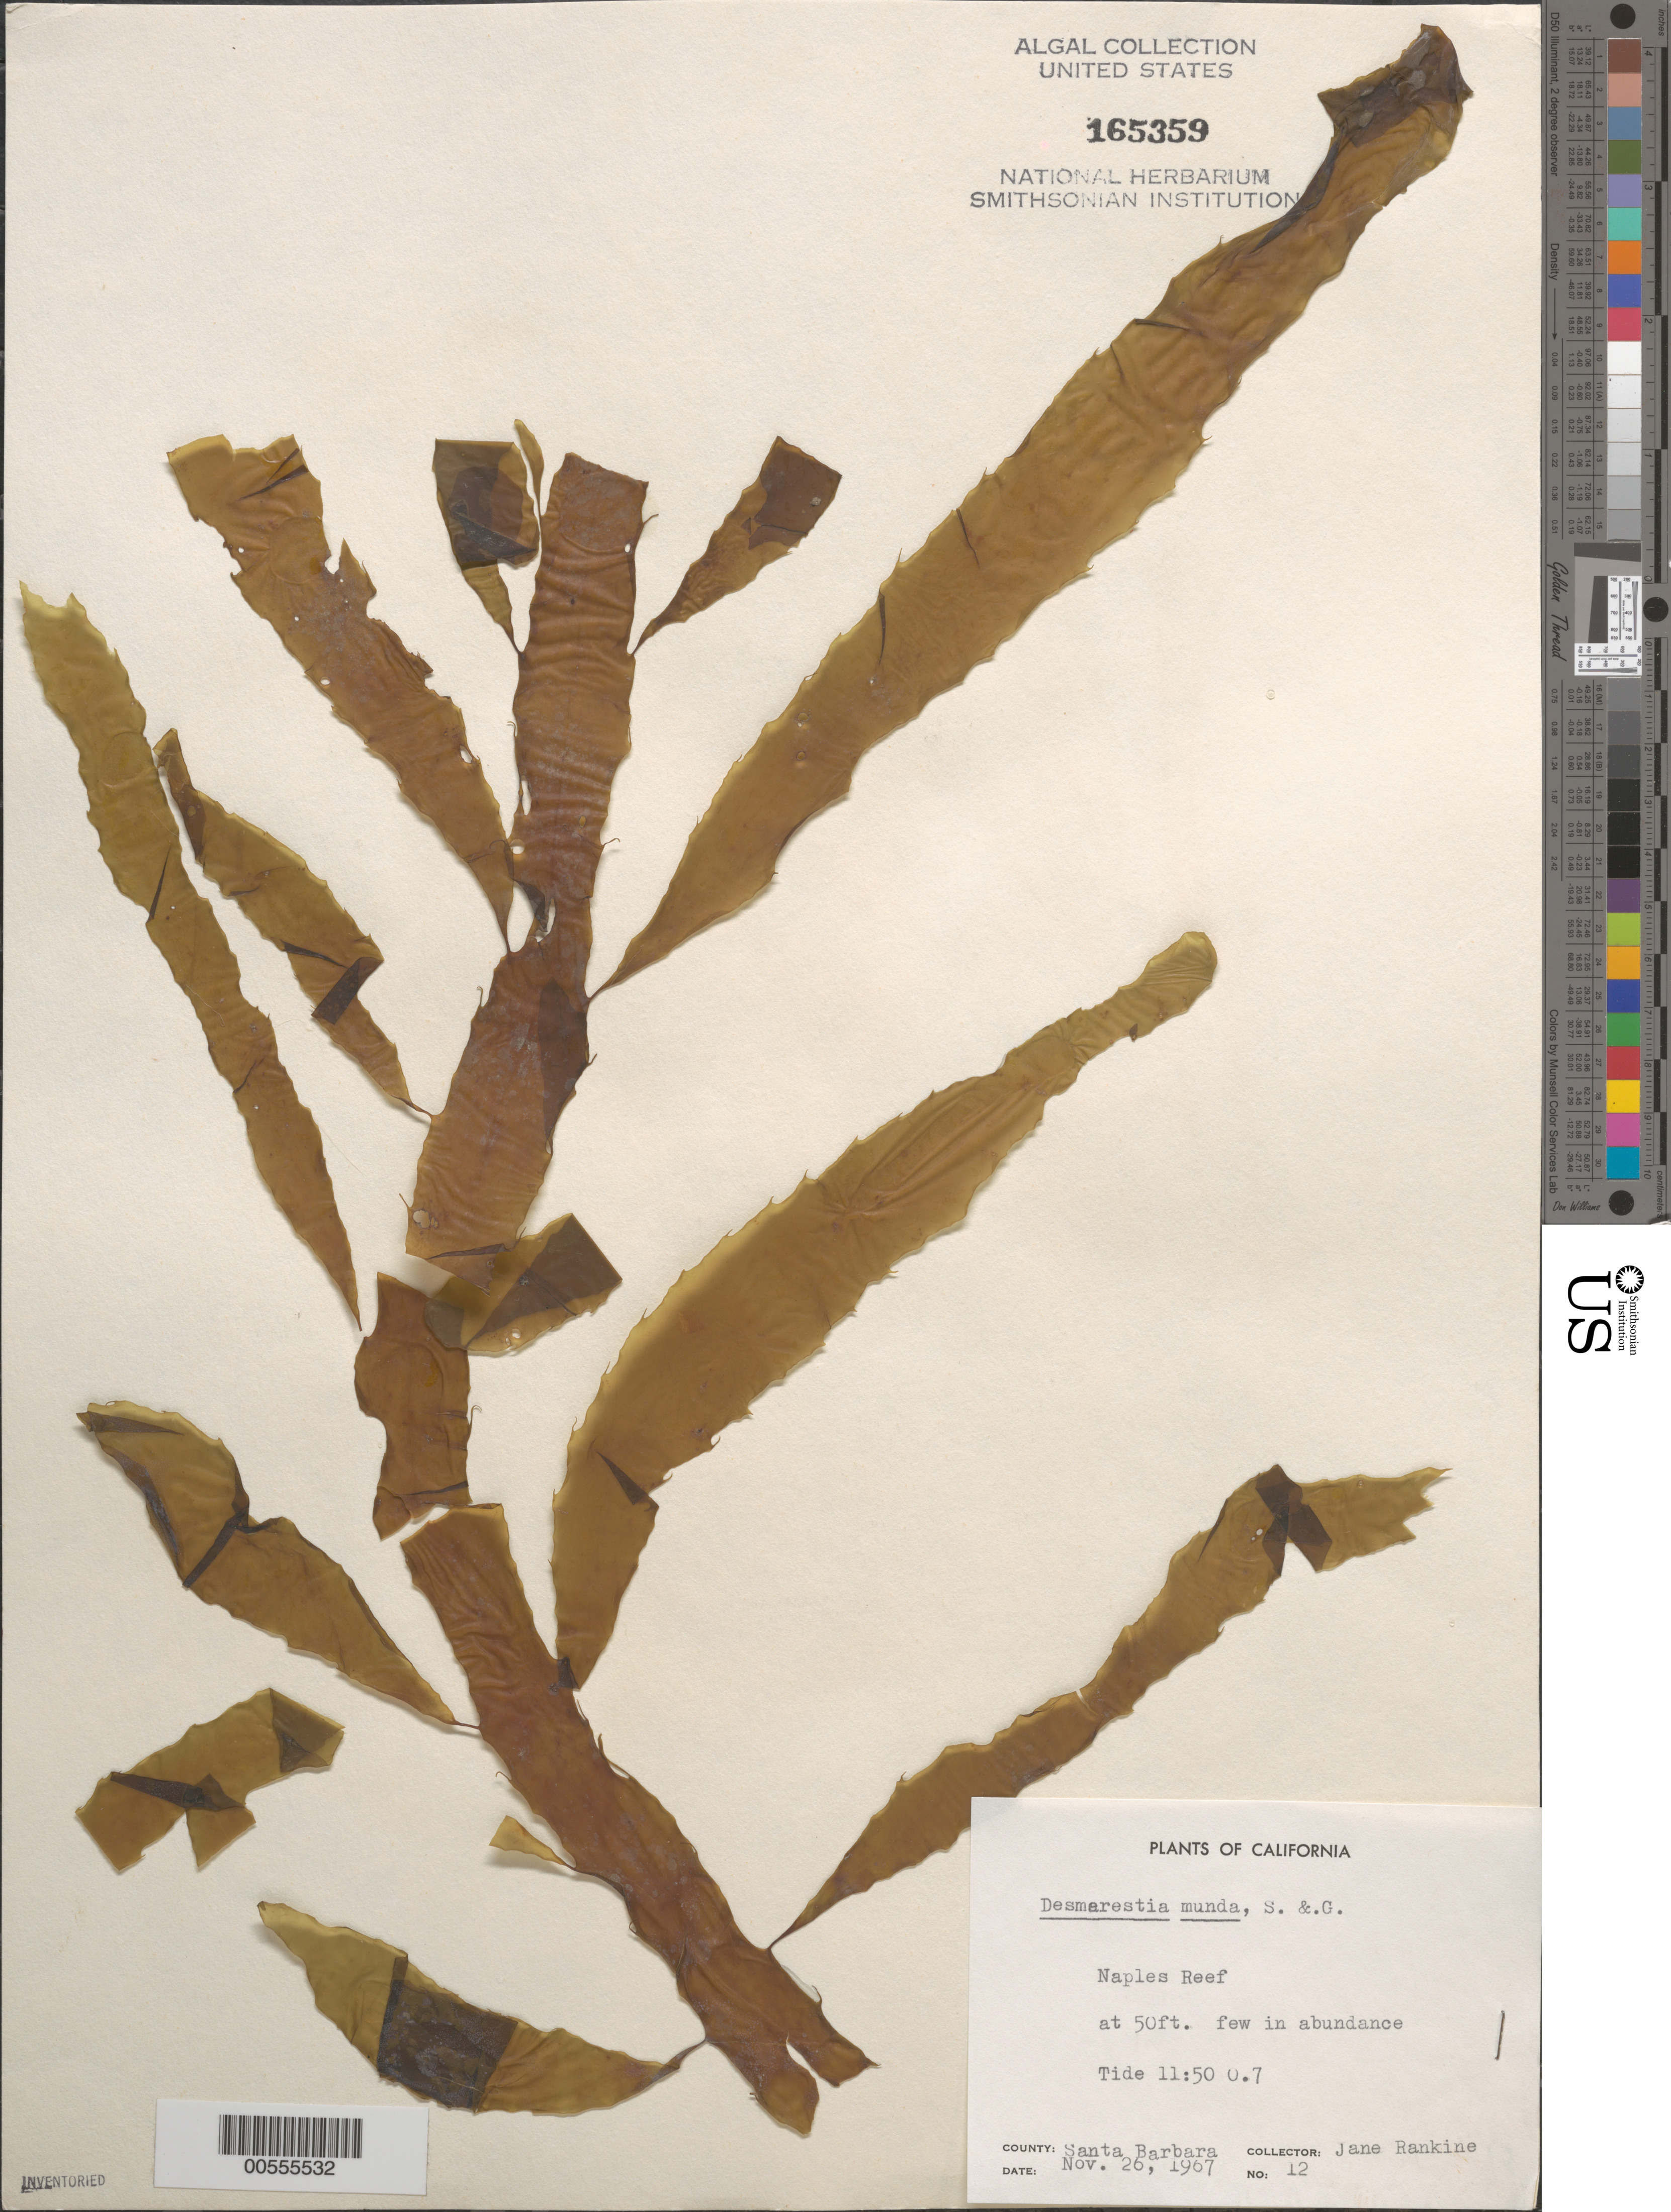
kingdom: Chromista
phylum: Ochrophyta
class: Phaeophyceae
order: Desmarestiales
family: Desmarestiaceae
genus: Desmarestia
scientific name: Desmarestia munda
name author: Setch. & N.L. Gardner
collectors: J. Rankine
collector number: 12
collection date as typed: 26 Nov 1967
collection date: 1967-11-26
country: United States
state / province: California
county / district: Santa Barbara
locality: Naples Reef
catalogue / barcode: US 165359